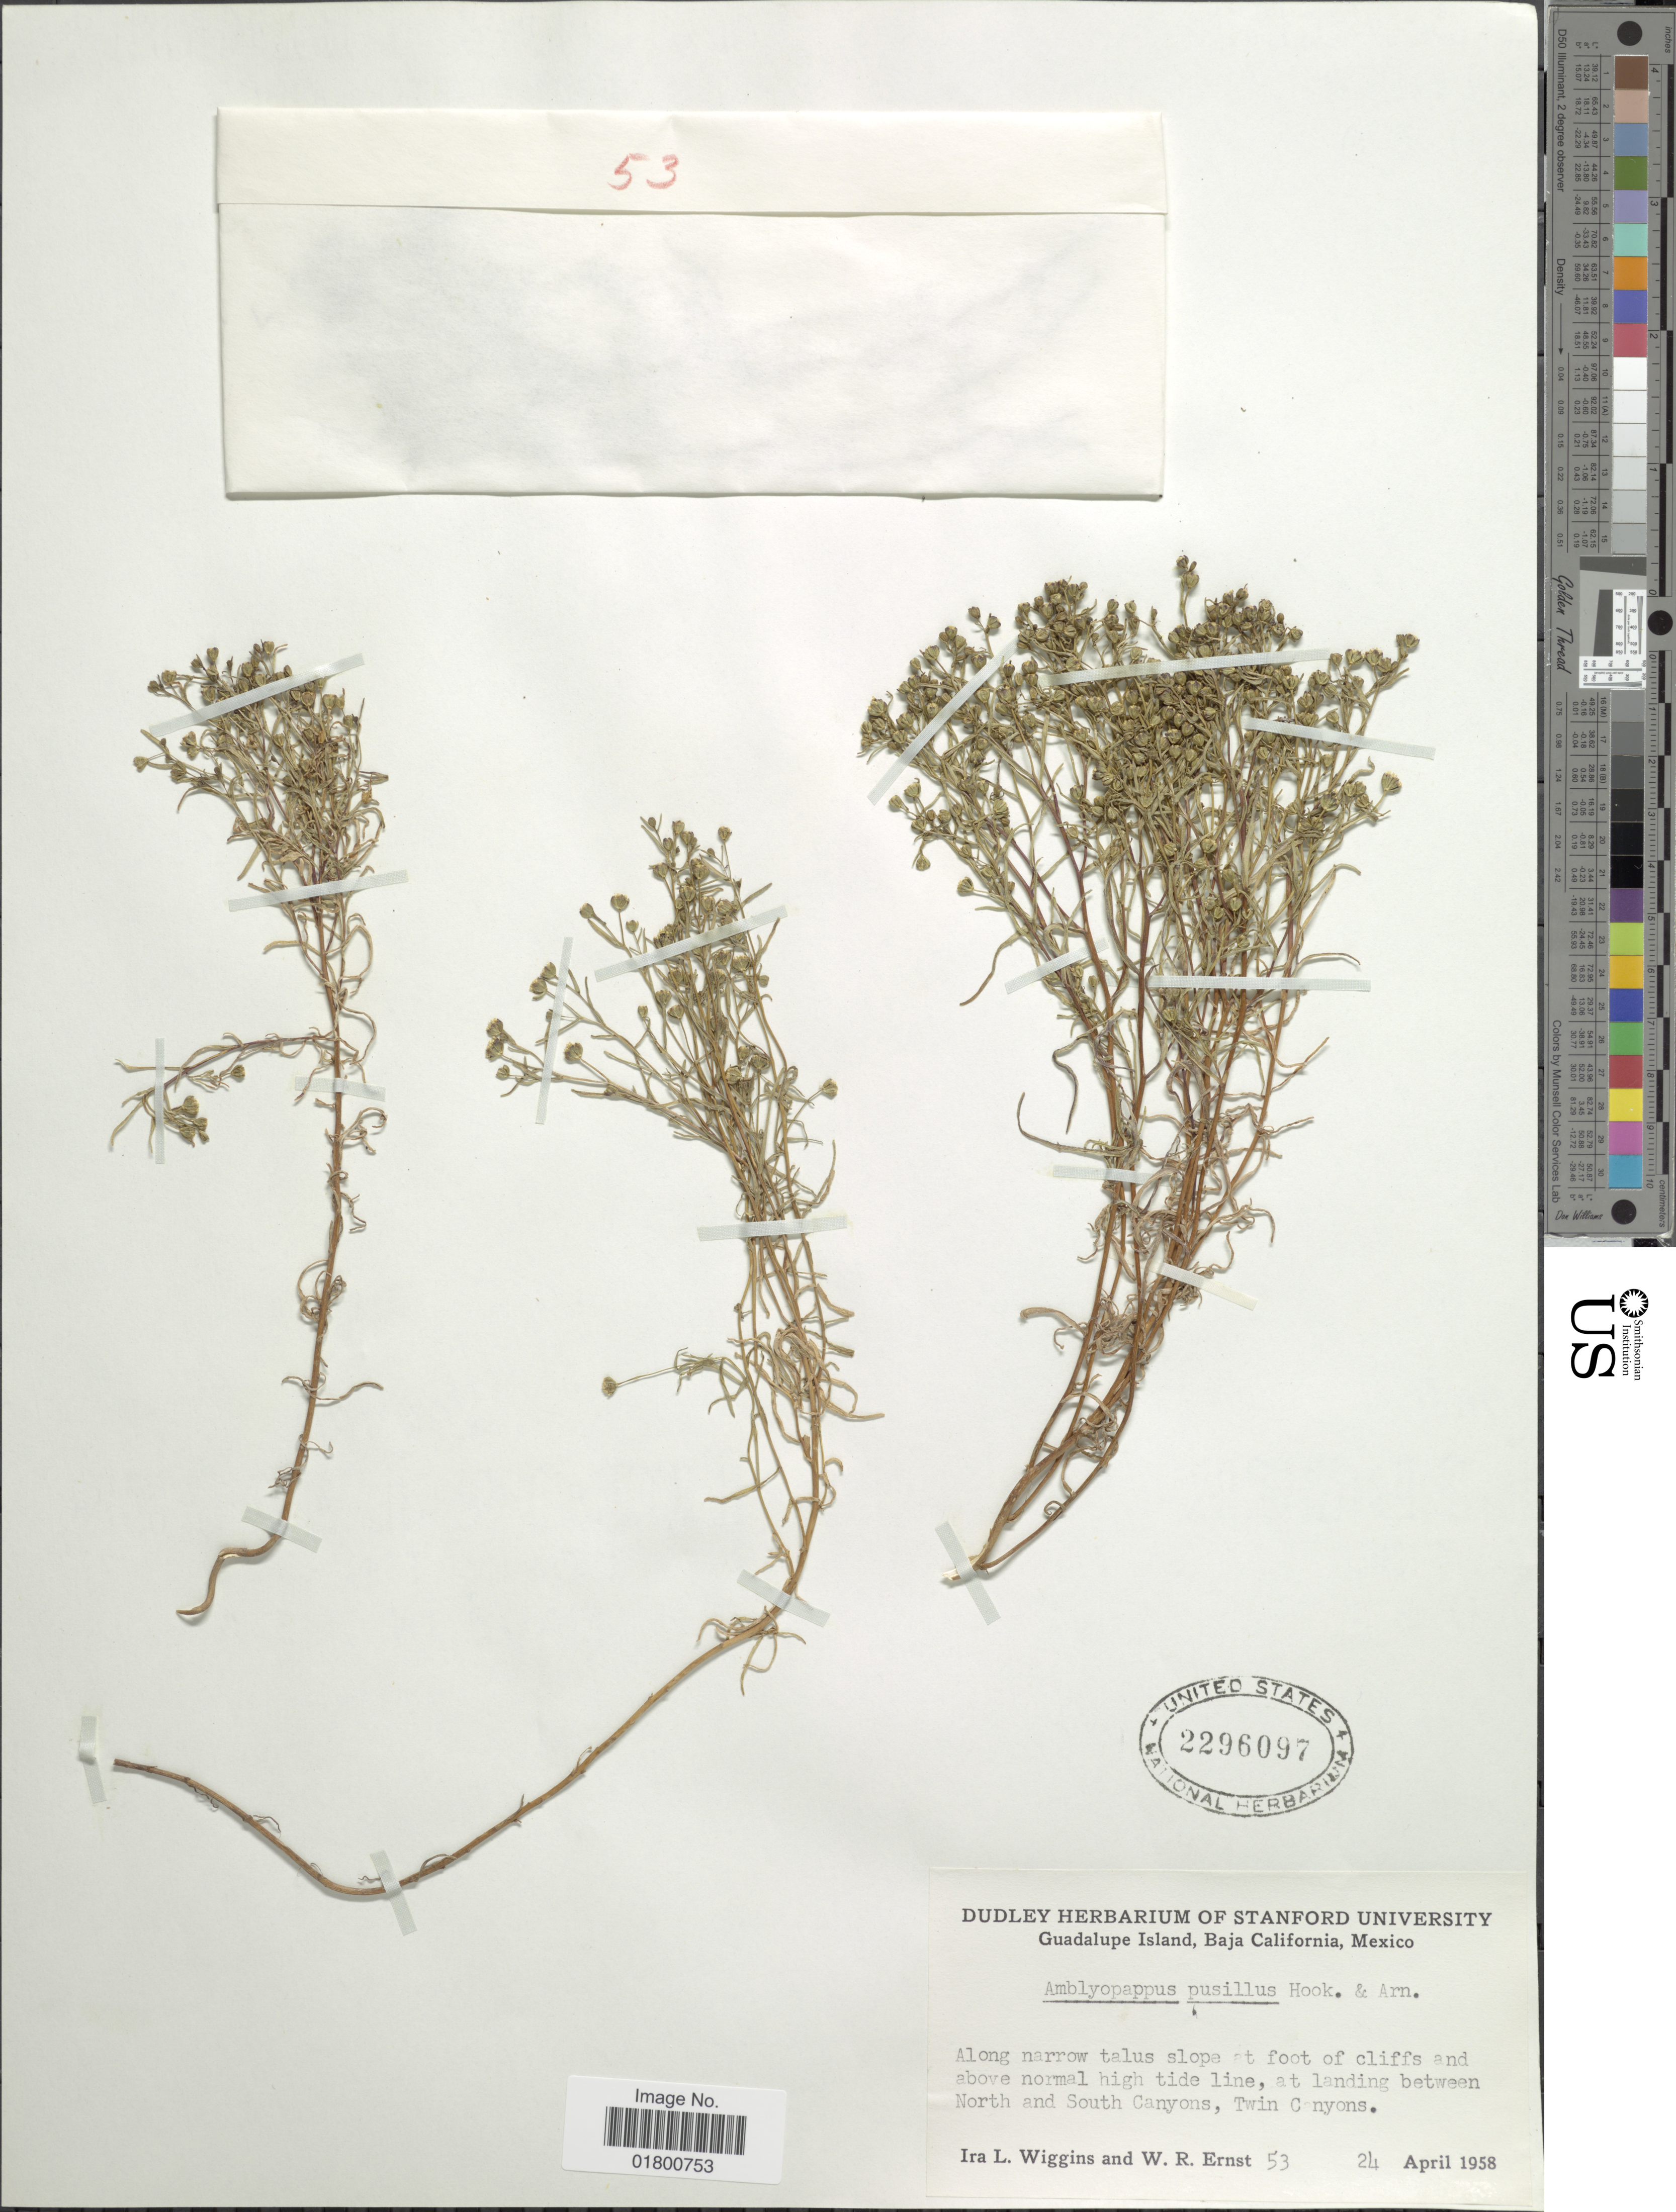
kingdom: Plantae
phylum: Tracheophyta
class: Magnoliopsida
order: Asterales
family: Asteraceae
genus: Amblyopappus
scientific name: Amblyopappus pusillus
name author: Hook. & Arn.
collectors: I. L. Wiggins & W. R. Ernst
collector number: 53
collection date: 1958-04-24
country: Mexico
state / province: Baja California Sur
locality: Guadalupe Island, Baja California, Mexico, Along narrow talus slope at foot of cliffs and above normal high tide line, at landing between North and South Canyons, Twin Canyons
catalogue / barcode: US 2296097